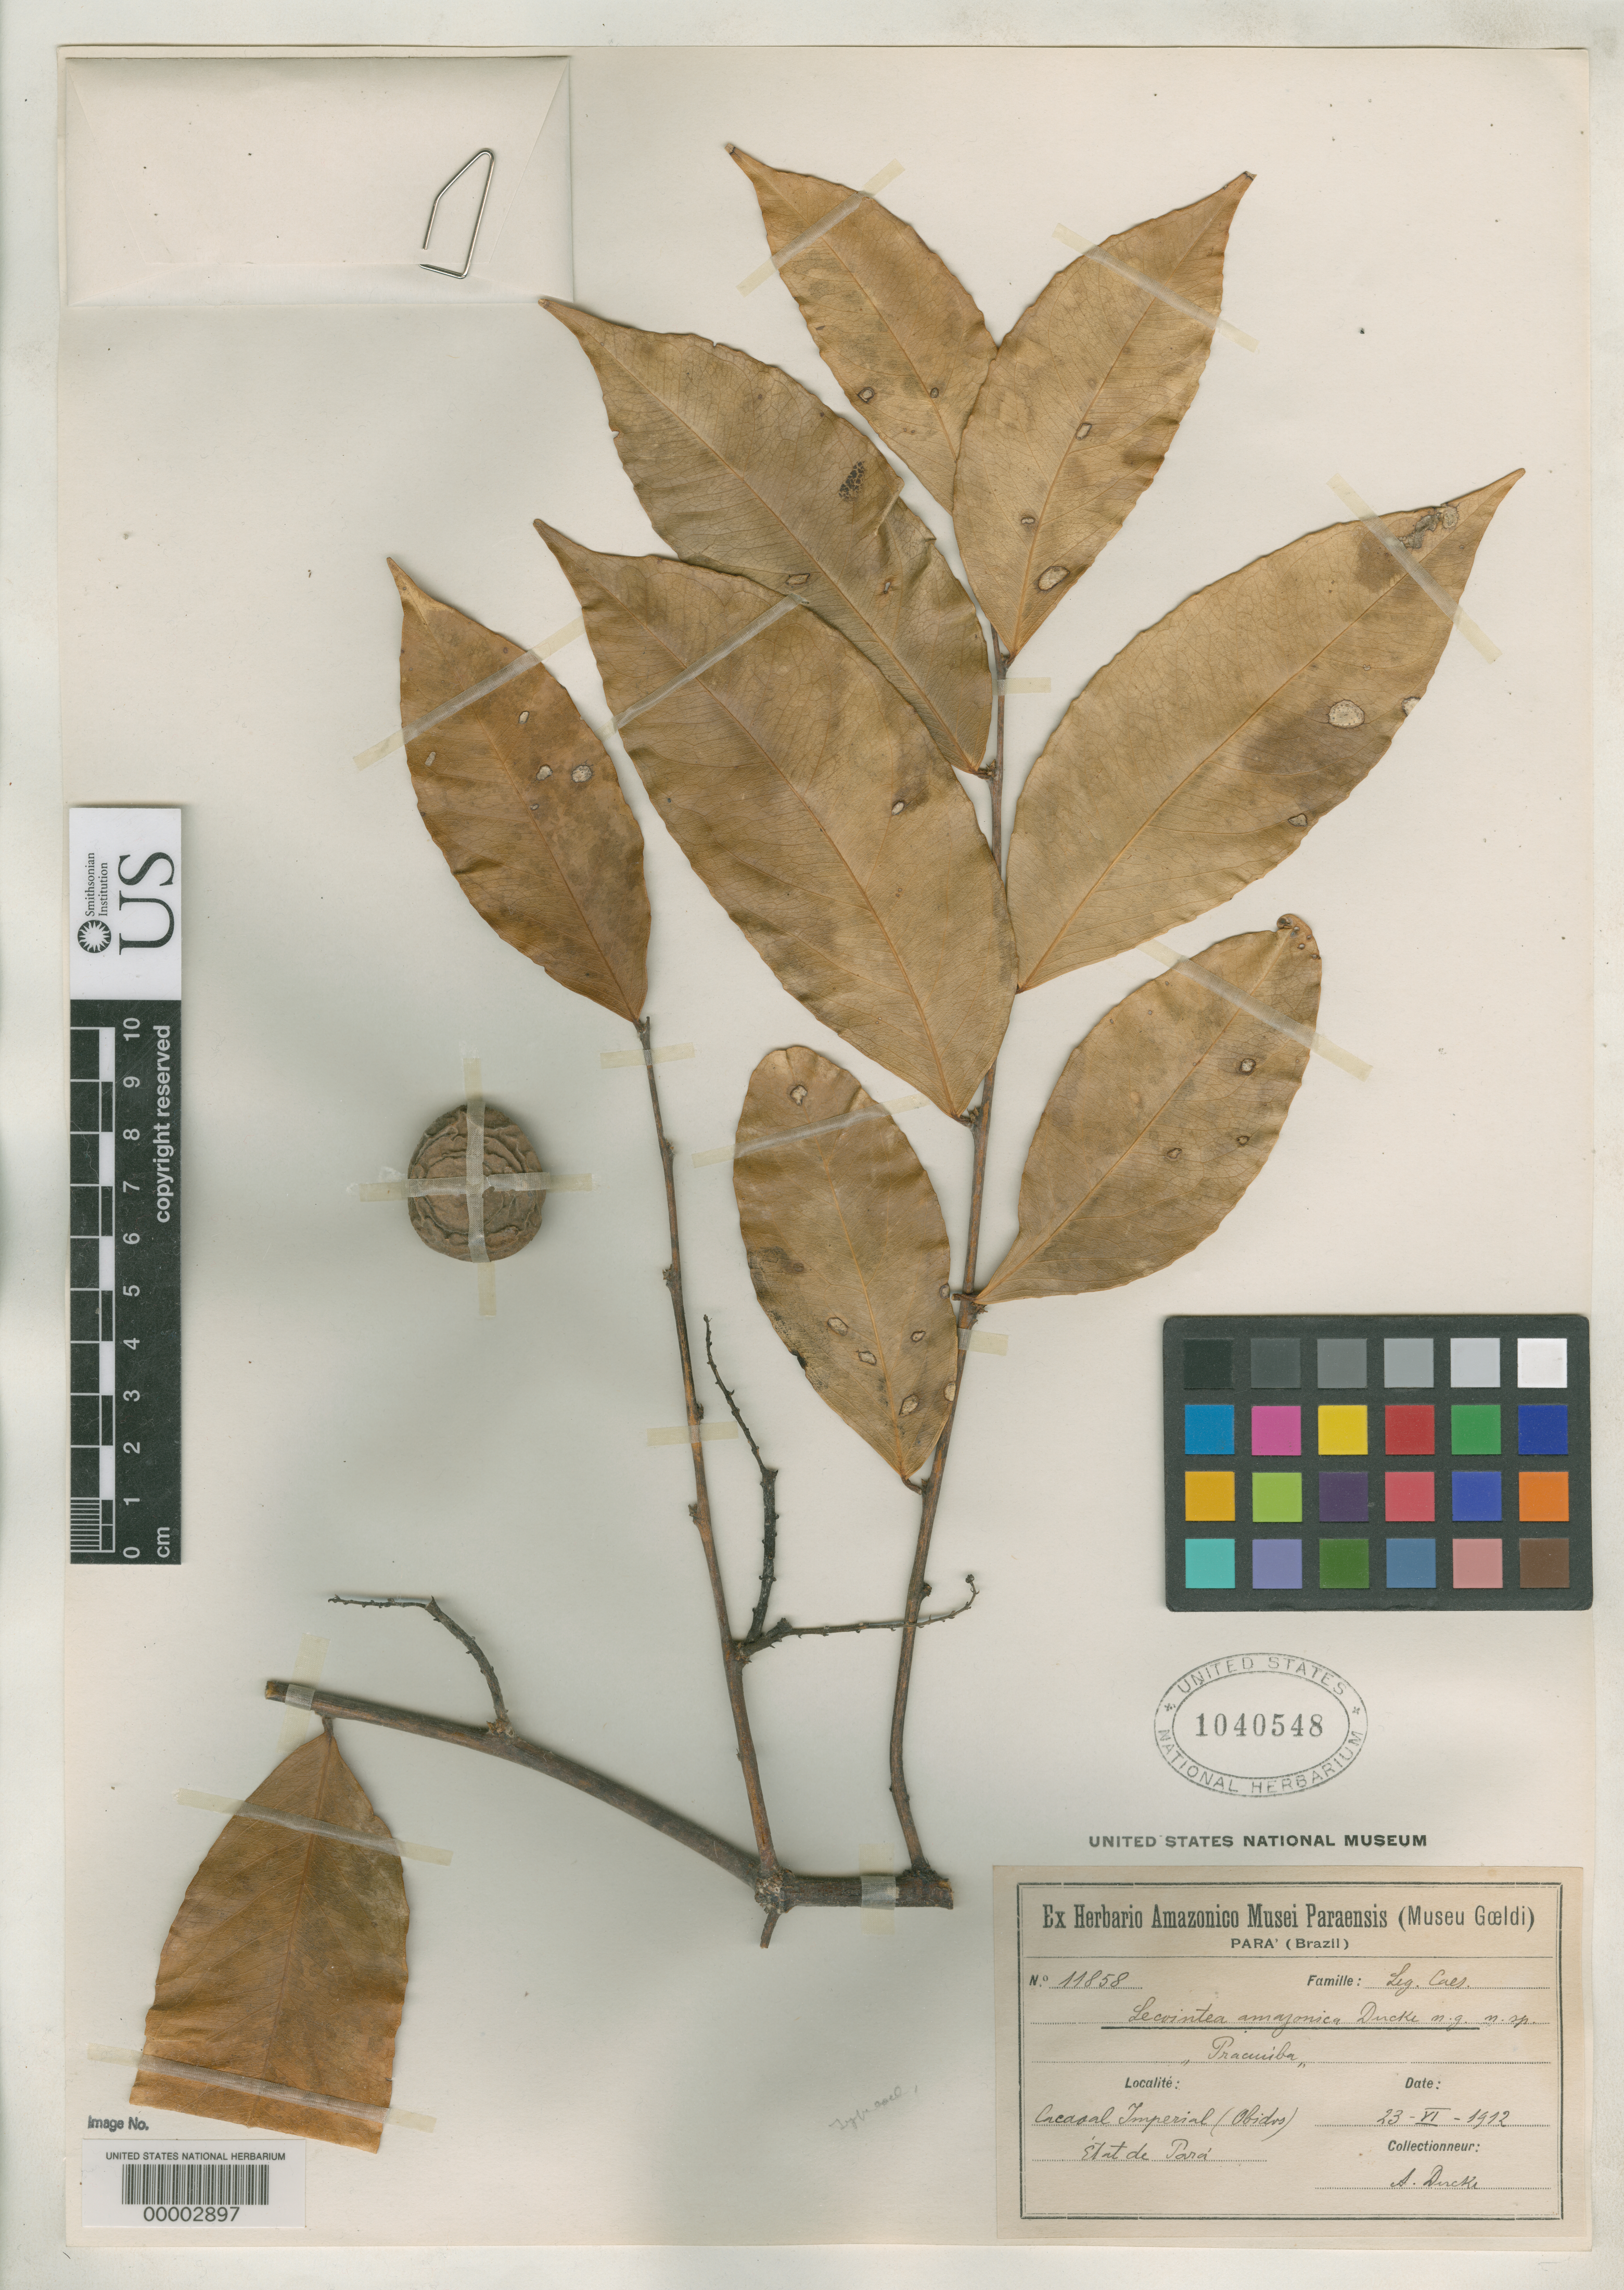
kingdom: Plantae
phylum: Tracheophyta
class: Magnoliopsida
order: Fabales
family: Fabaceae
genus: Lecointea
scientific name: Lecointea amazonica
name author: Ducke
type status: Isosyntype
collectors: A. Ducke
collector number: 11858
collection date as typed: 23 Jun 1912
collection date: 1912-06-23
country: Brazil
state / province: Pará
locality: Cacaoal Imperial, Obidos.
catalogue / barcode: US 1040548